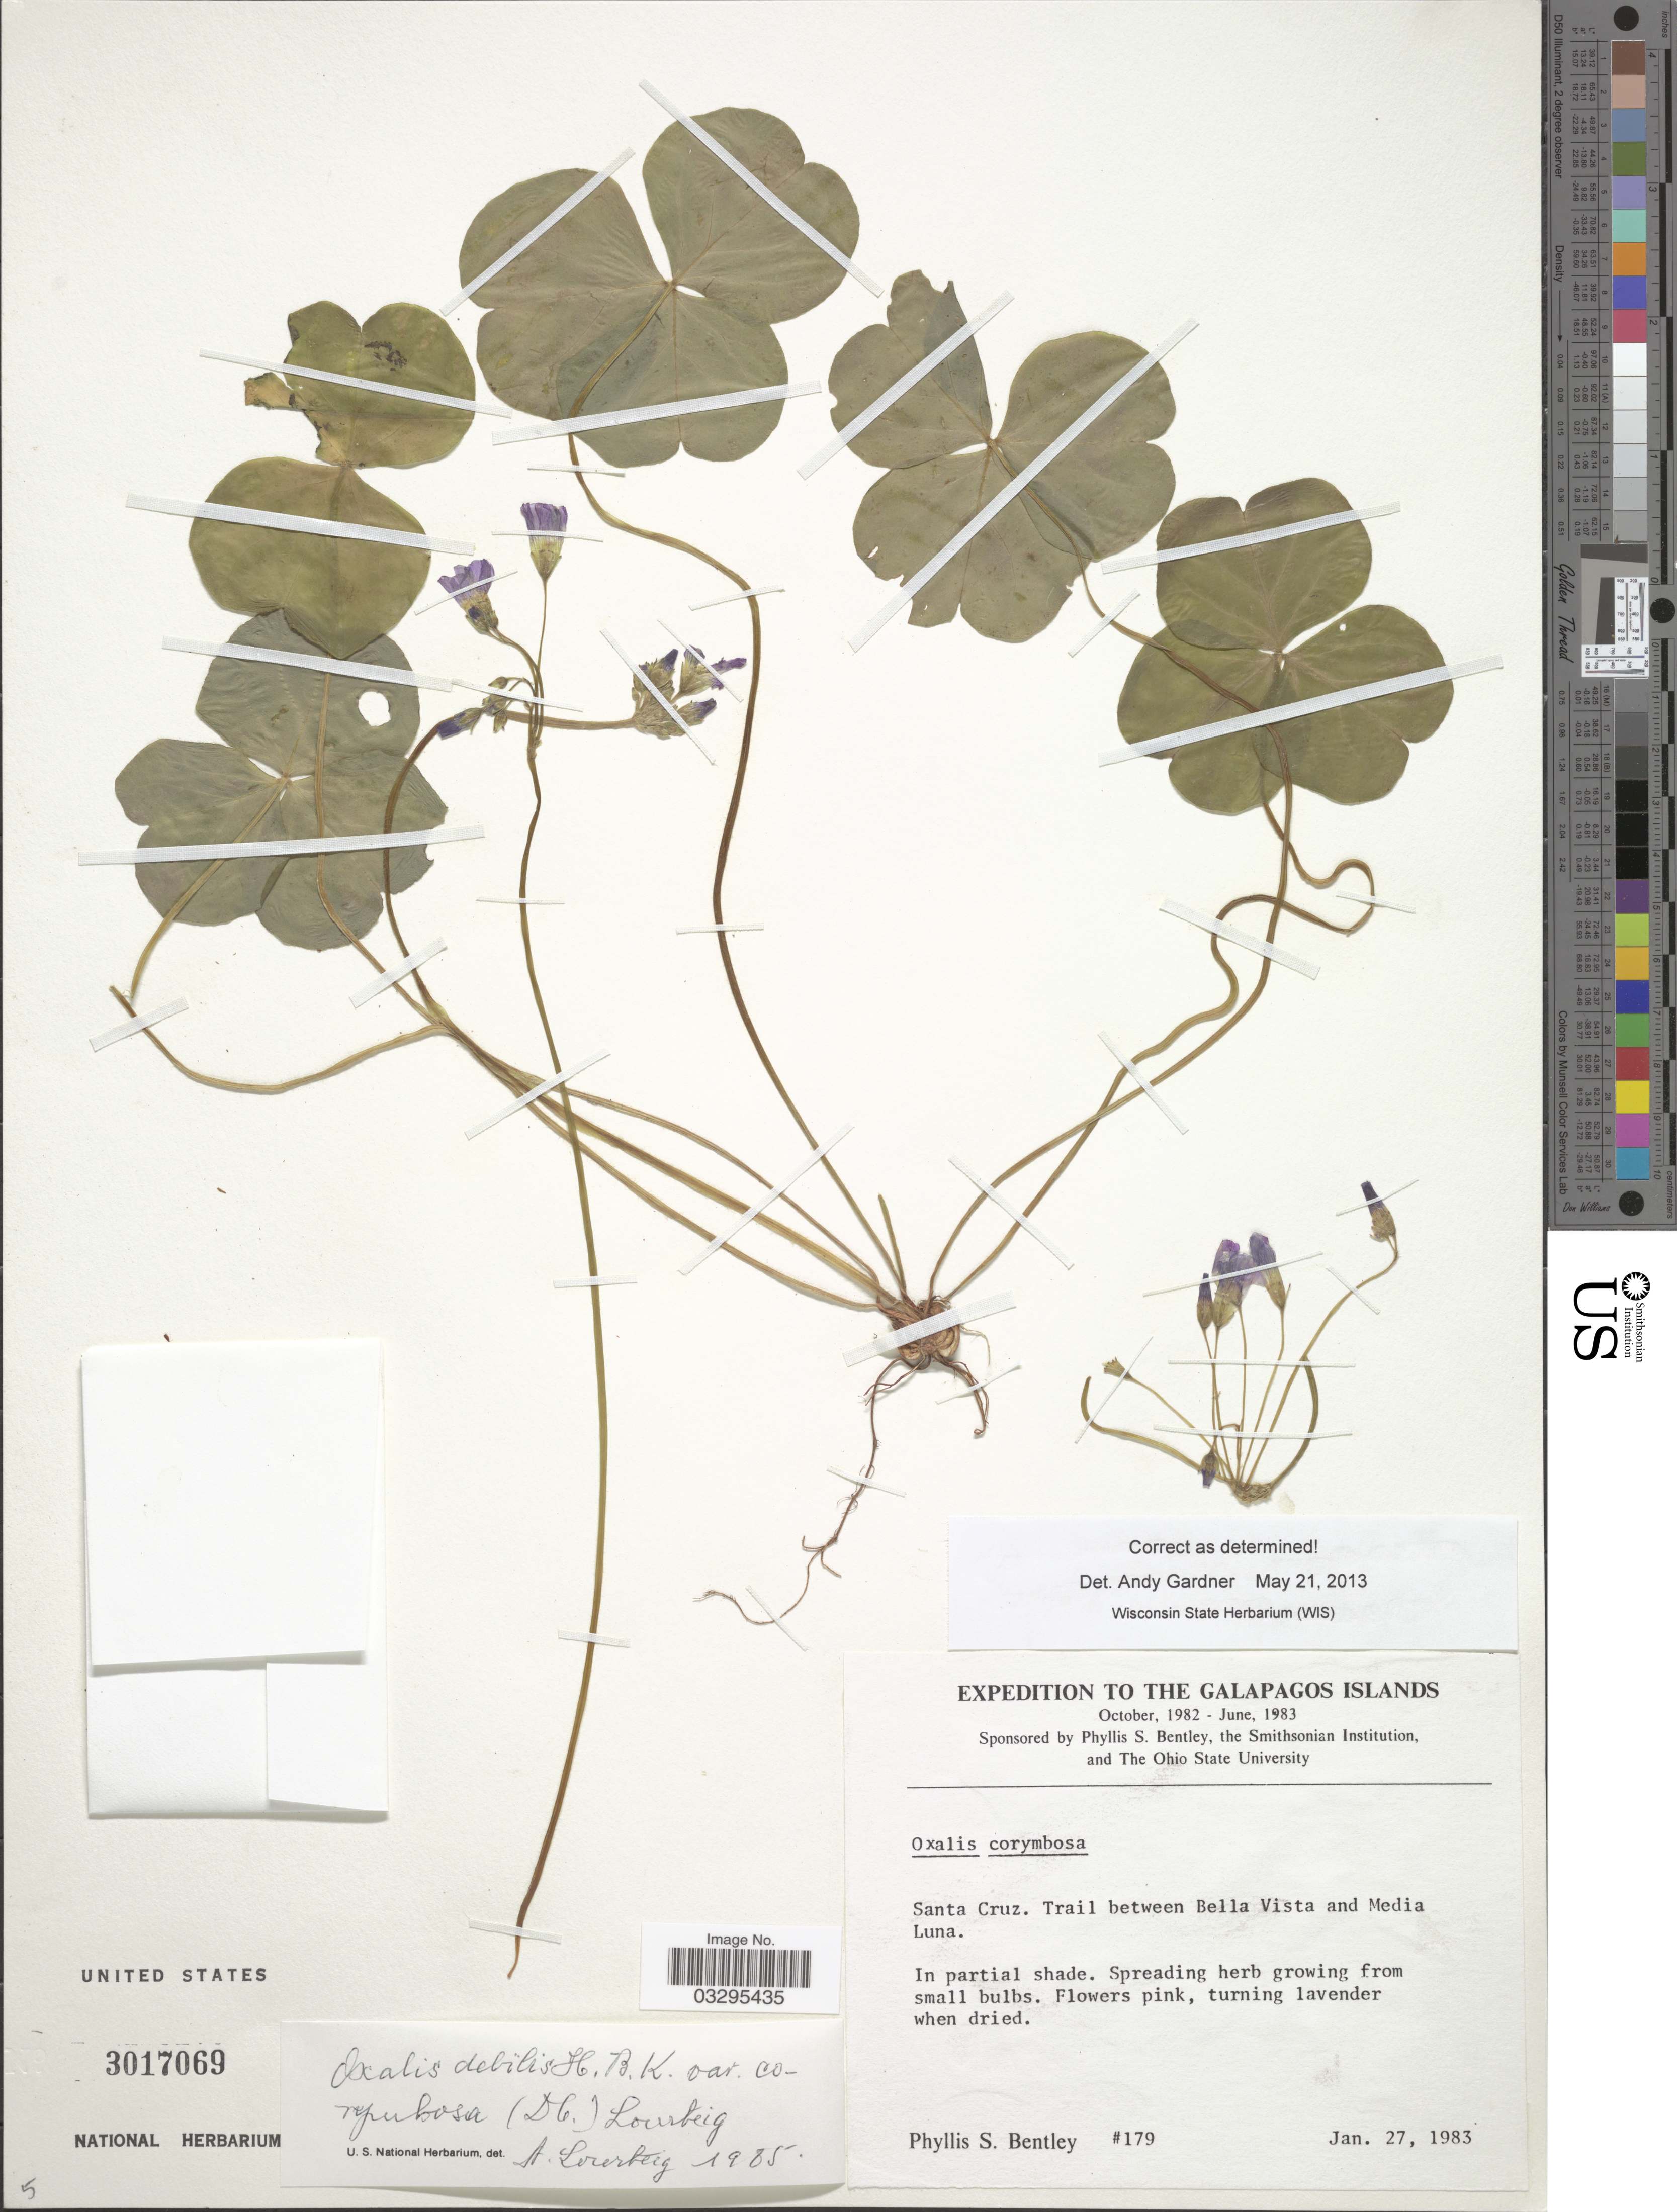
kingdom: Plantae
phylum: Tracheophyta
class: Magnoliopsida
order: Oxalidales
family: Oxalidaceae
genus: Oxalis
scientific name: Oxalis debilis var. corymbosa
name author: (DC.) Lourteig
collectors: P. S. Bentley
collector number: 179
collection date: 1983-01-27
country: Ecuador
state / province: Colón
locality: The Galapagos Islands. Santa Cruz. Trail between Bella Vista and Media Luna.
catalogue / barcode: US 3017069